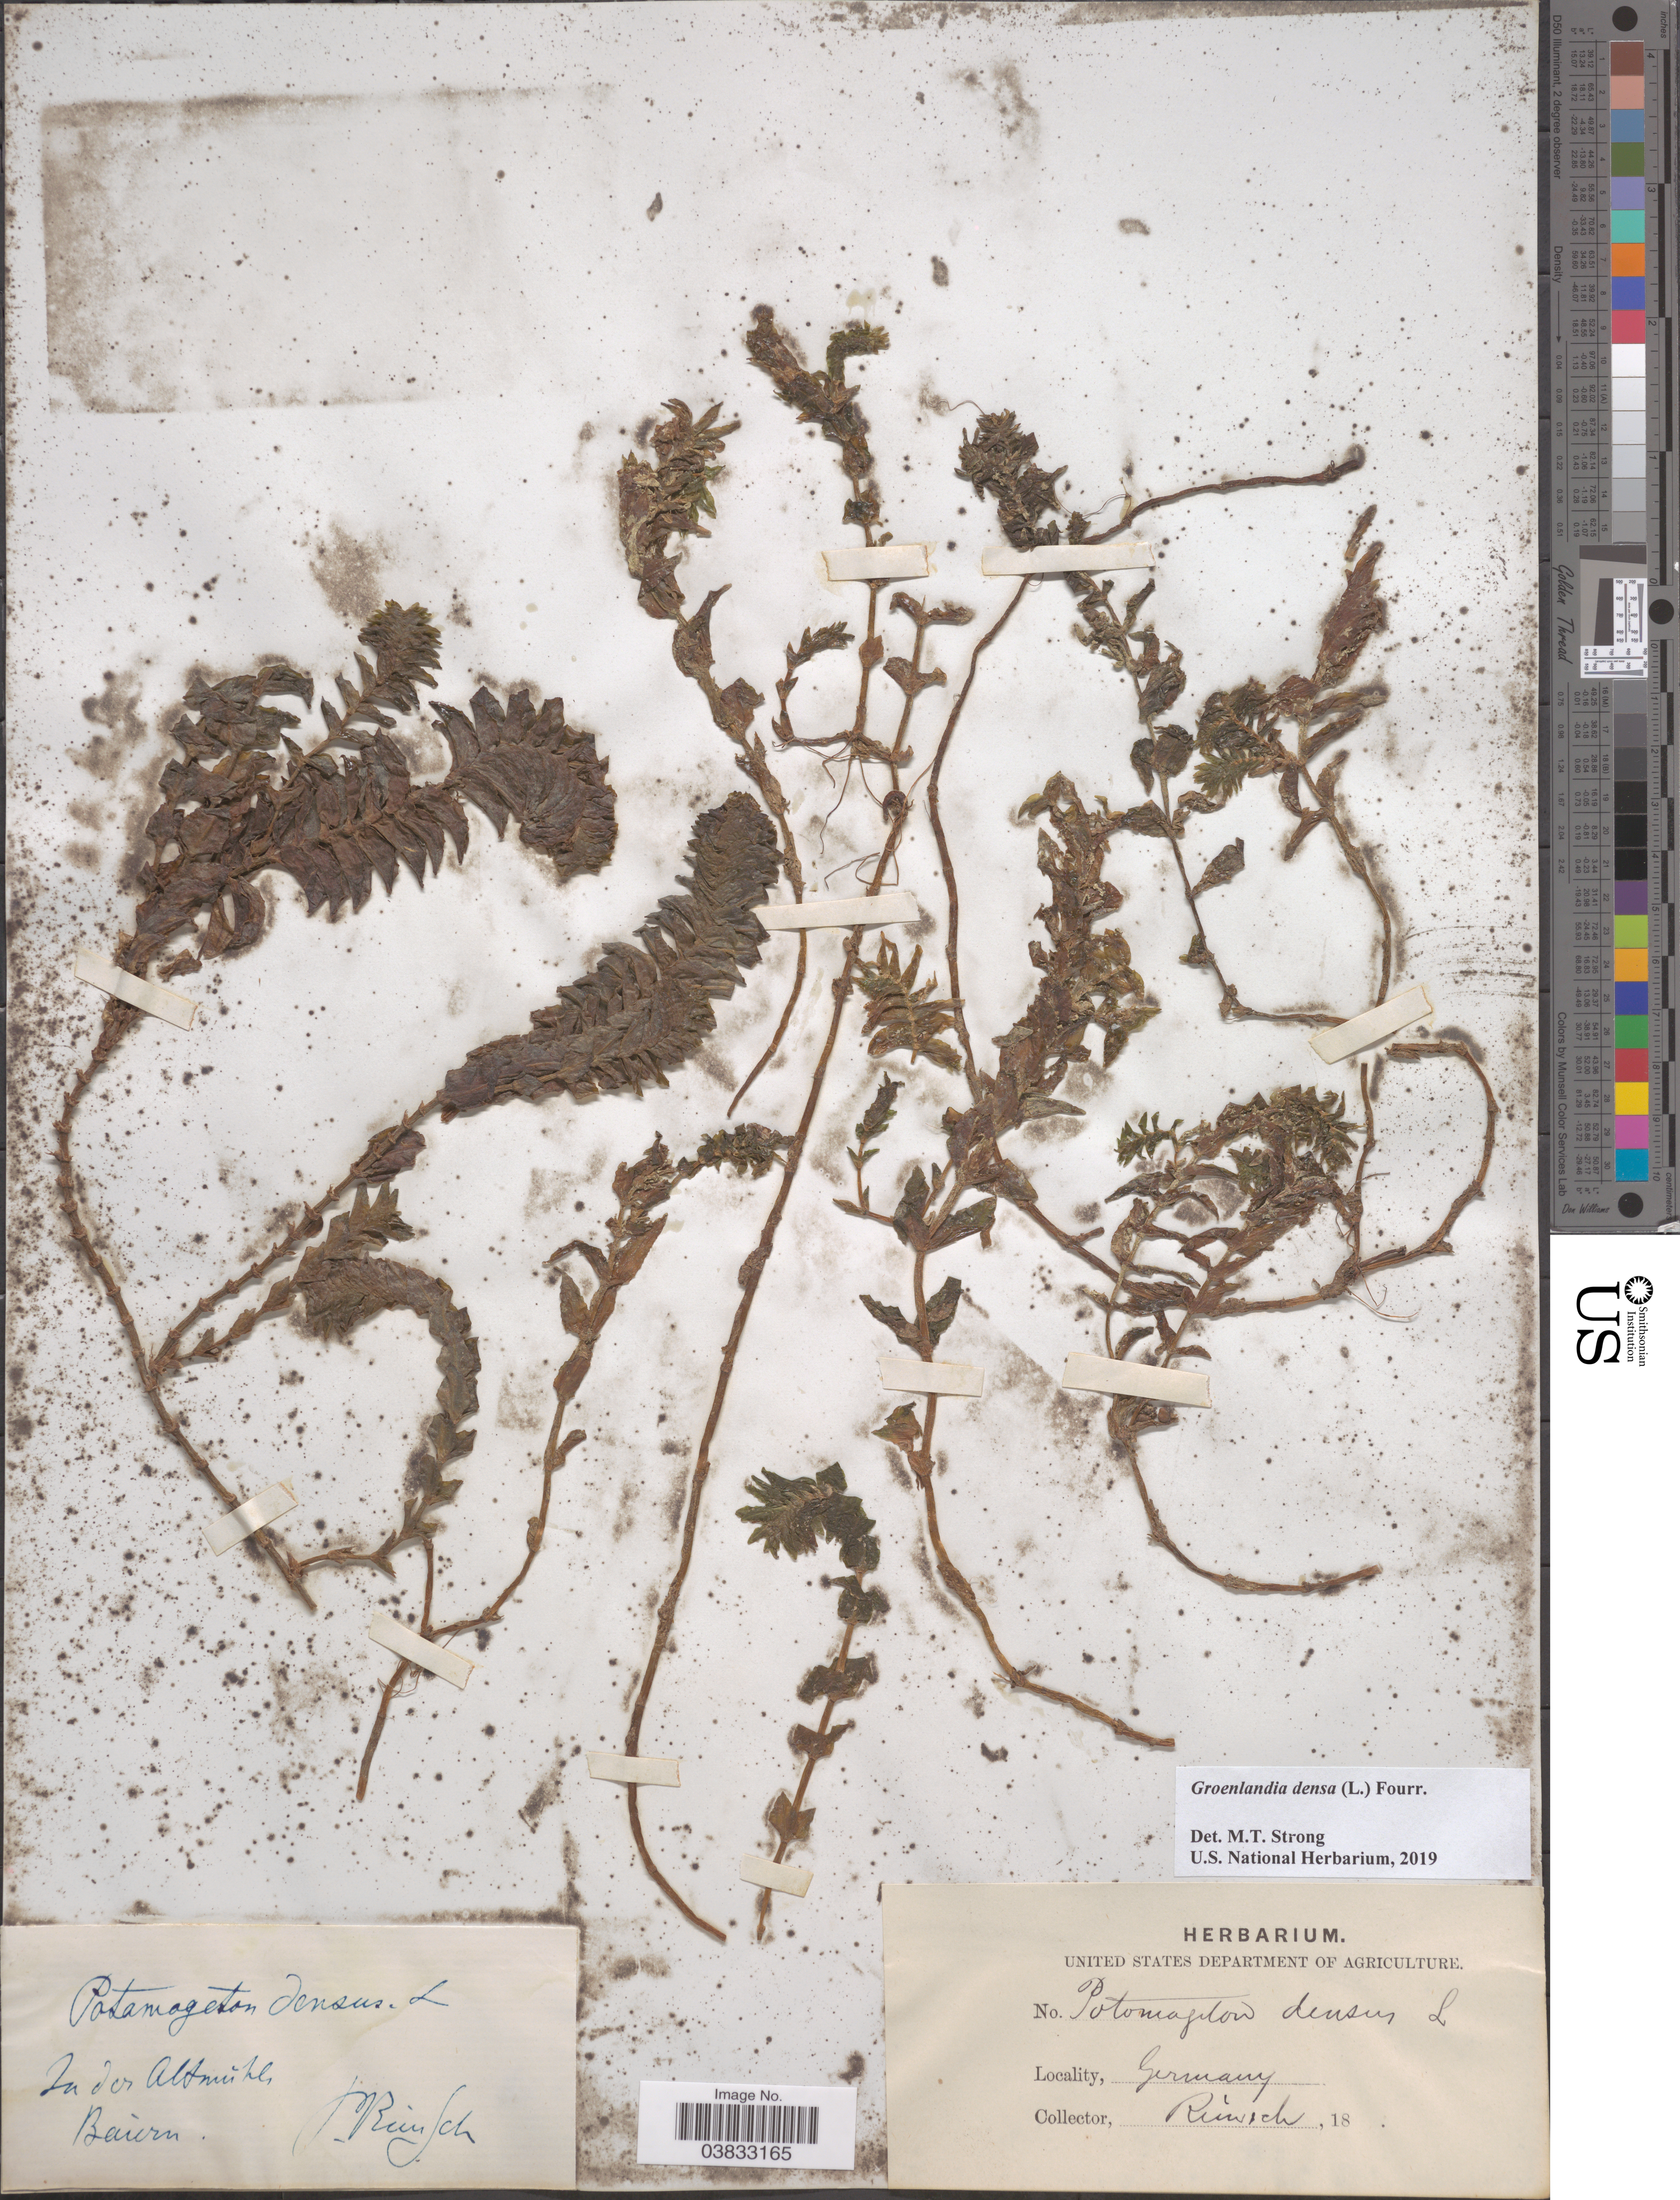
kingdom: Plantae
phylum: Tracheophyta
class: Liliopsida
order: Alismatales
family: Potamogetonaceae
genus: Groenlandia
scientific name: Groenlandia densa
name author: Fourr.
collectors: P. Reinsch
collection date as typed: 18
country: Germany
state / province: Bayern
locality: In der Alt [illegible text], Baiern.